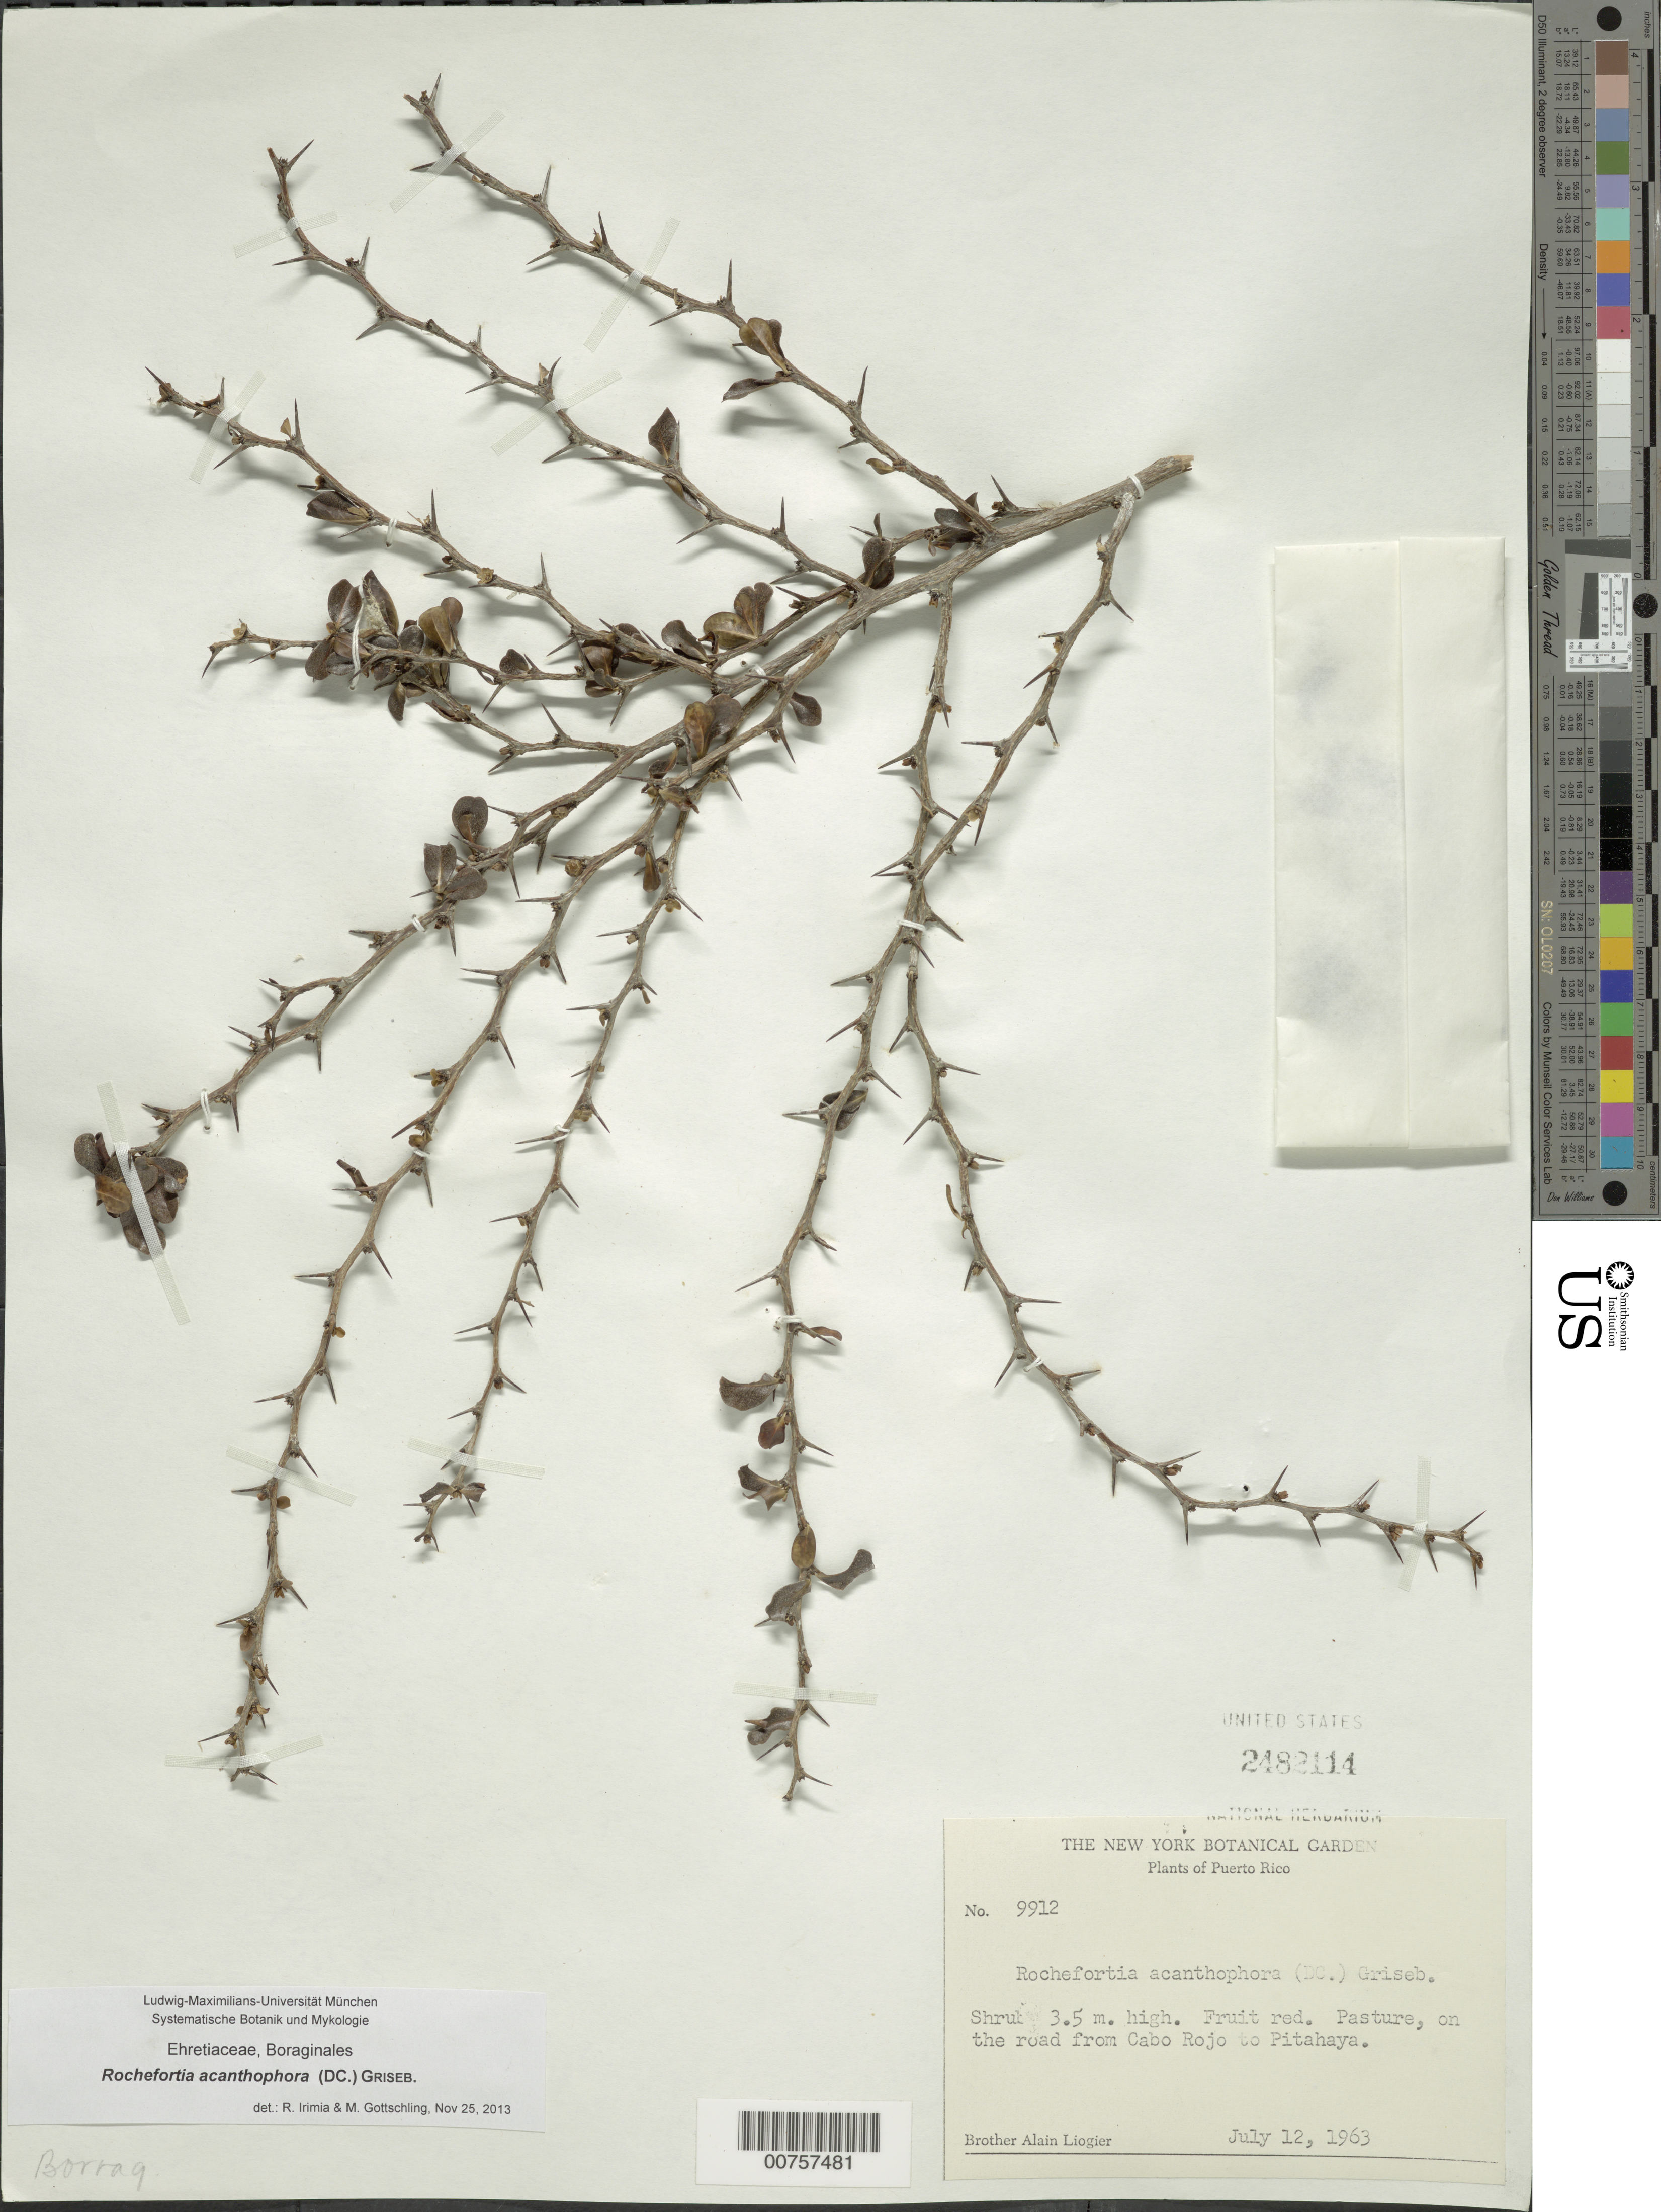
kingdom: Plantae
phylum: Tracheophyta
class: Magnoliopsida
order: Boraginales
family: Ehretiaceae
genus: Rochefortia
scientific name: Rochefortia acanthophora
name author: (DC.) Griseb.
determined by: Irimia, R.; Gottschling, M.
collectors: A. H. Liogier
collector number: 9912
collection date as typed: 12 Jul 1963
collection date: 1963-07-12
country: Puerto Rico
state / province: Cabo Rojo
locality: On the road from Cabo Rojo to Pitahaya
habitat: Pasture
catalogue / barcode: US 2482114